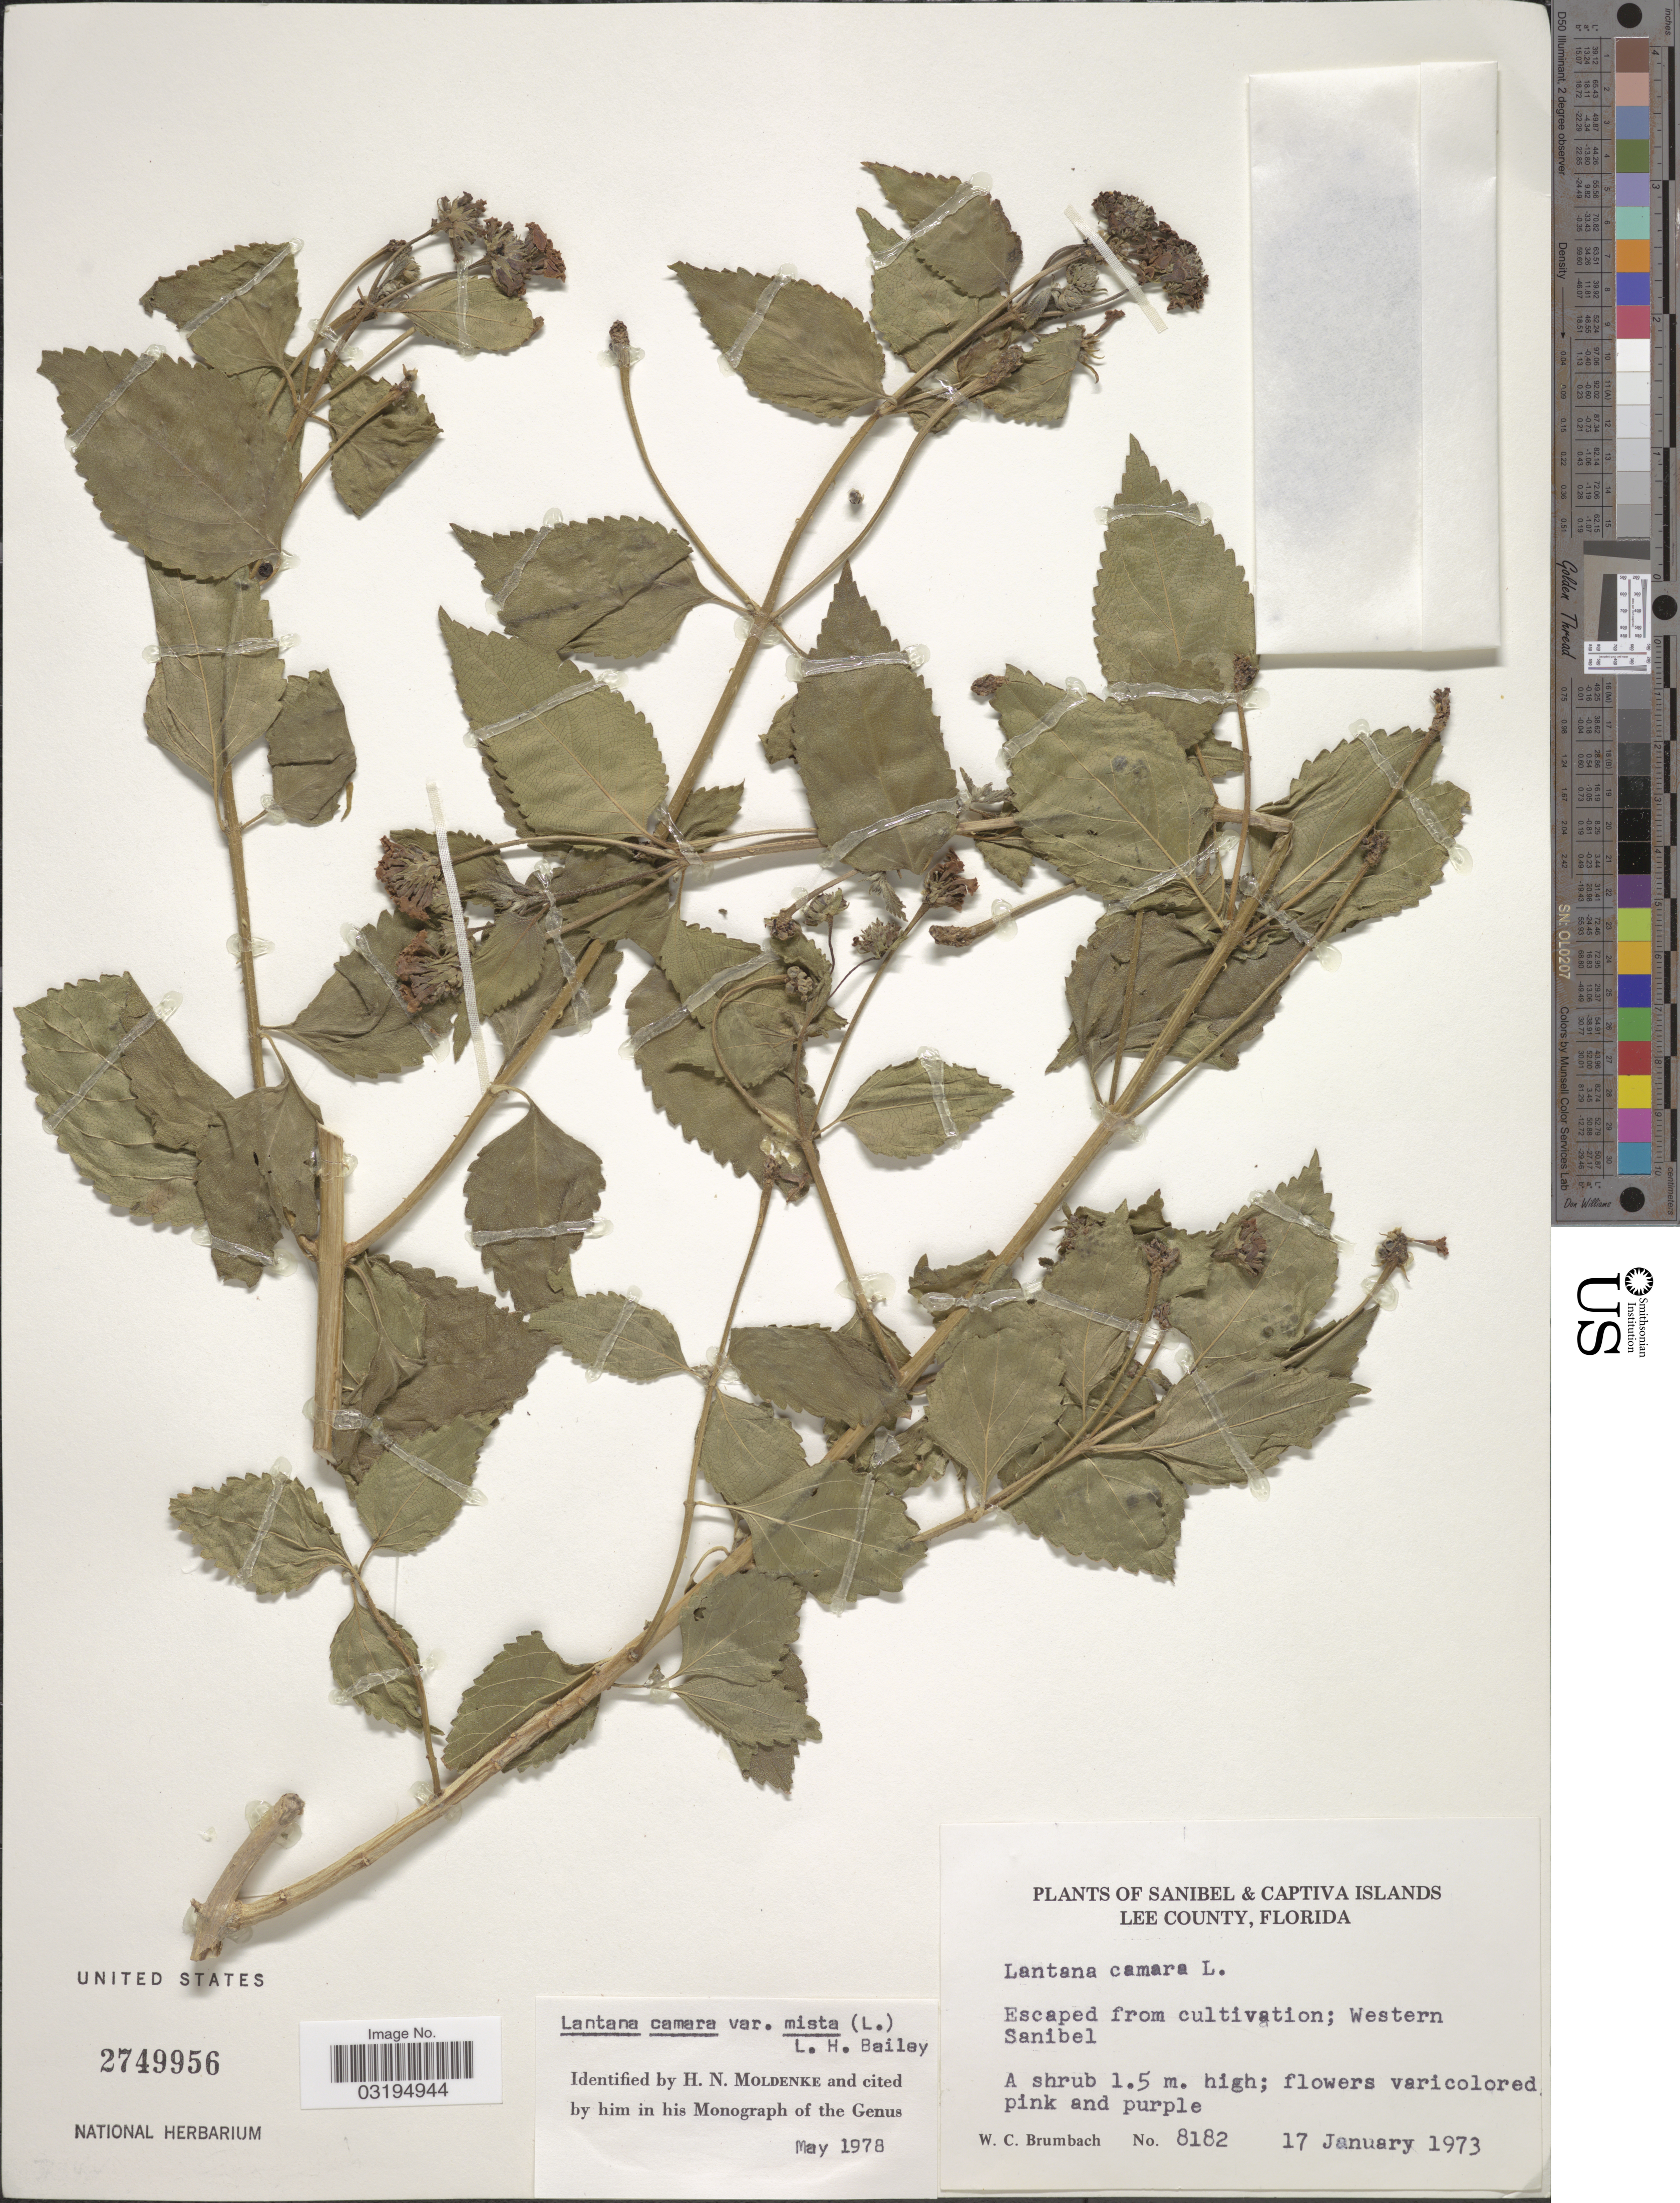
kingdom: Plantae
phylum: Tracheophyta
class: Magnoliopsida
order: Lamiales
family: Verbenaceae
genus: Lantana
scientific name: Lantana camara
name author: L.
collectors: W. C. Brumbach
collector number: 8182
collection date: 1973-01-17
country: United States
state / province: Florida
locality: Sanibel & Captiva Islands, Lee County, Western Sanibel.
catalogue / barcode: US 2749956